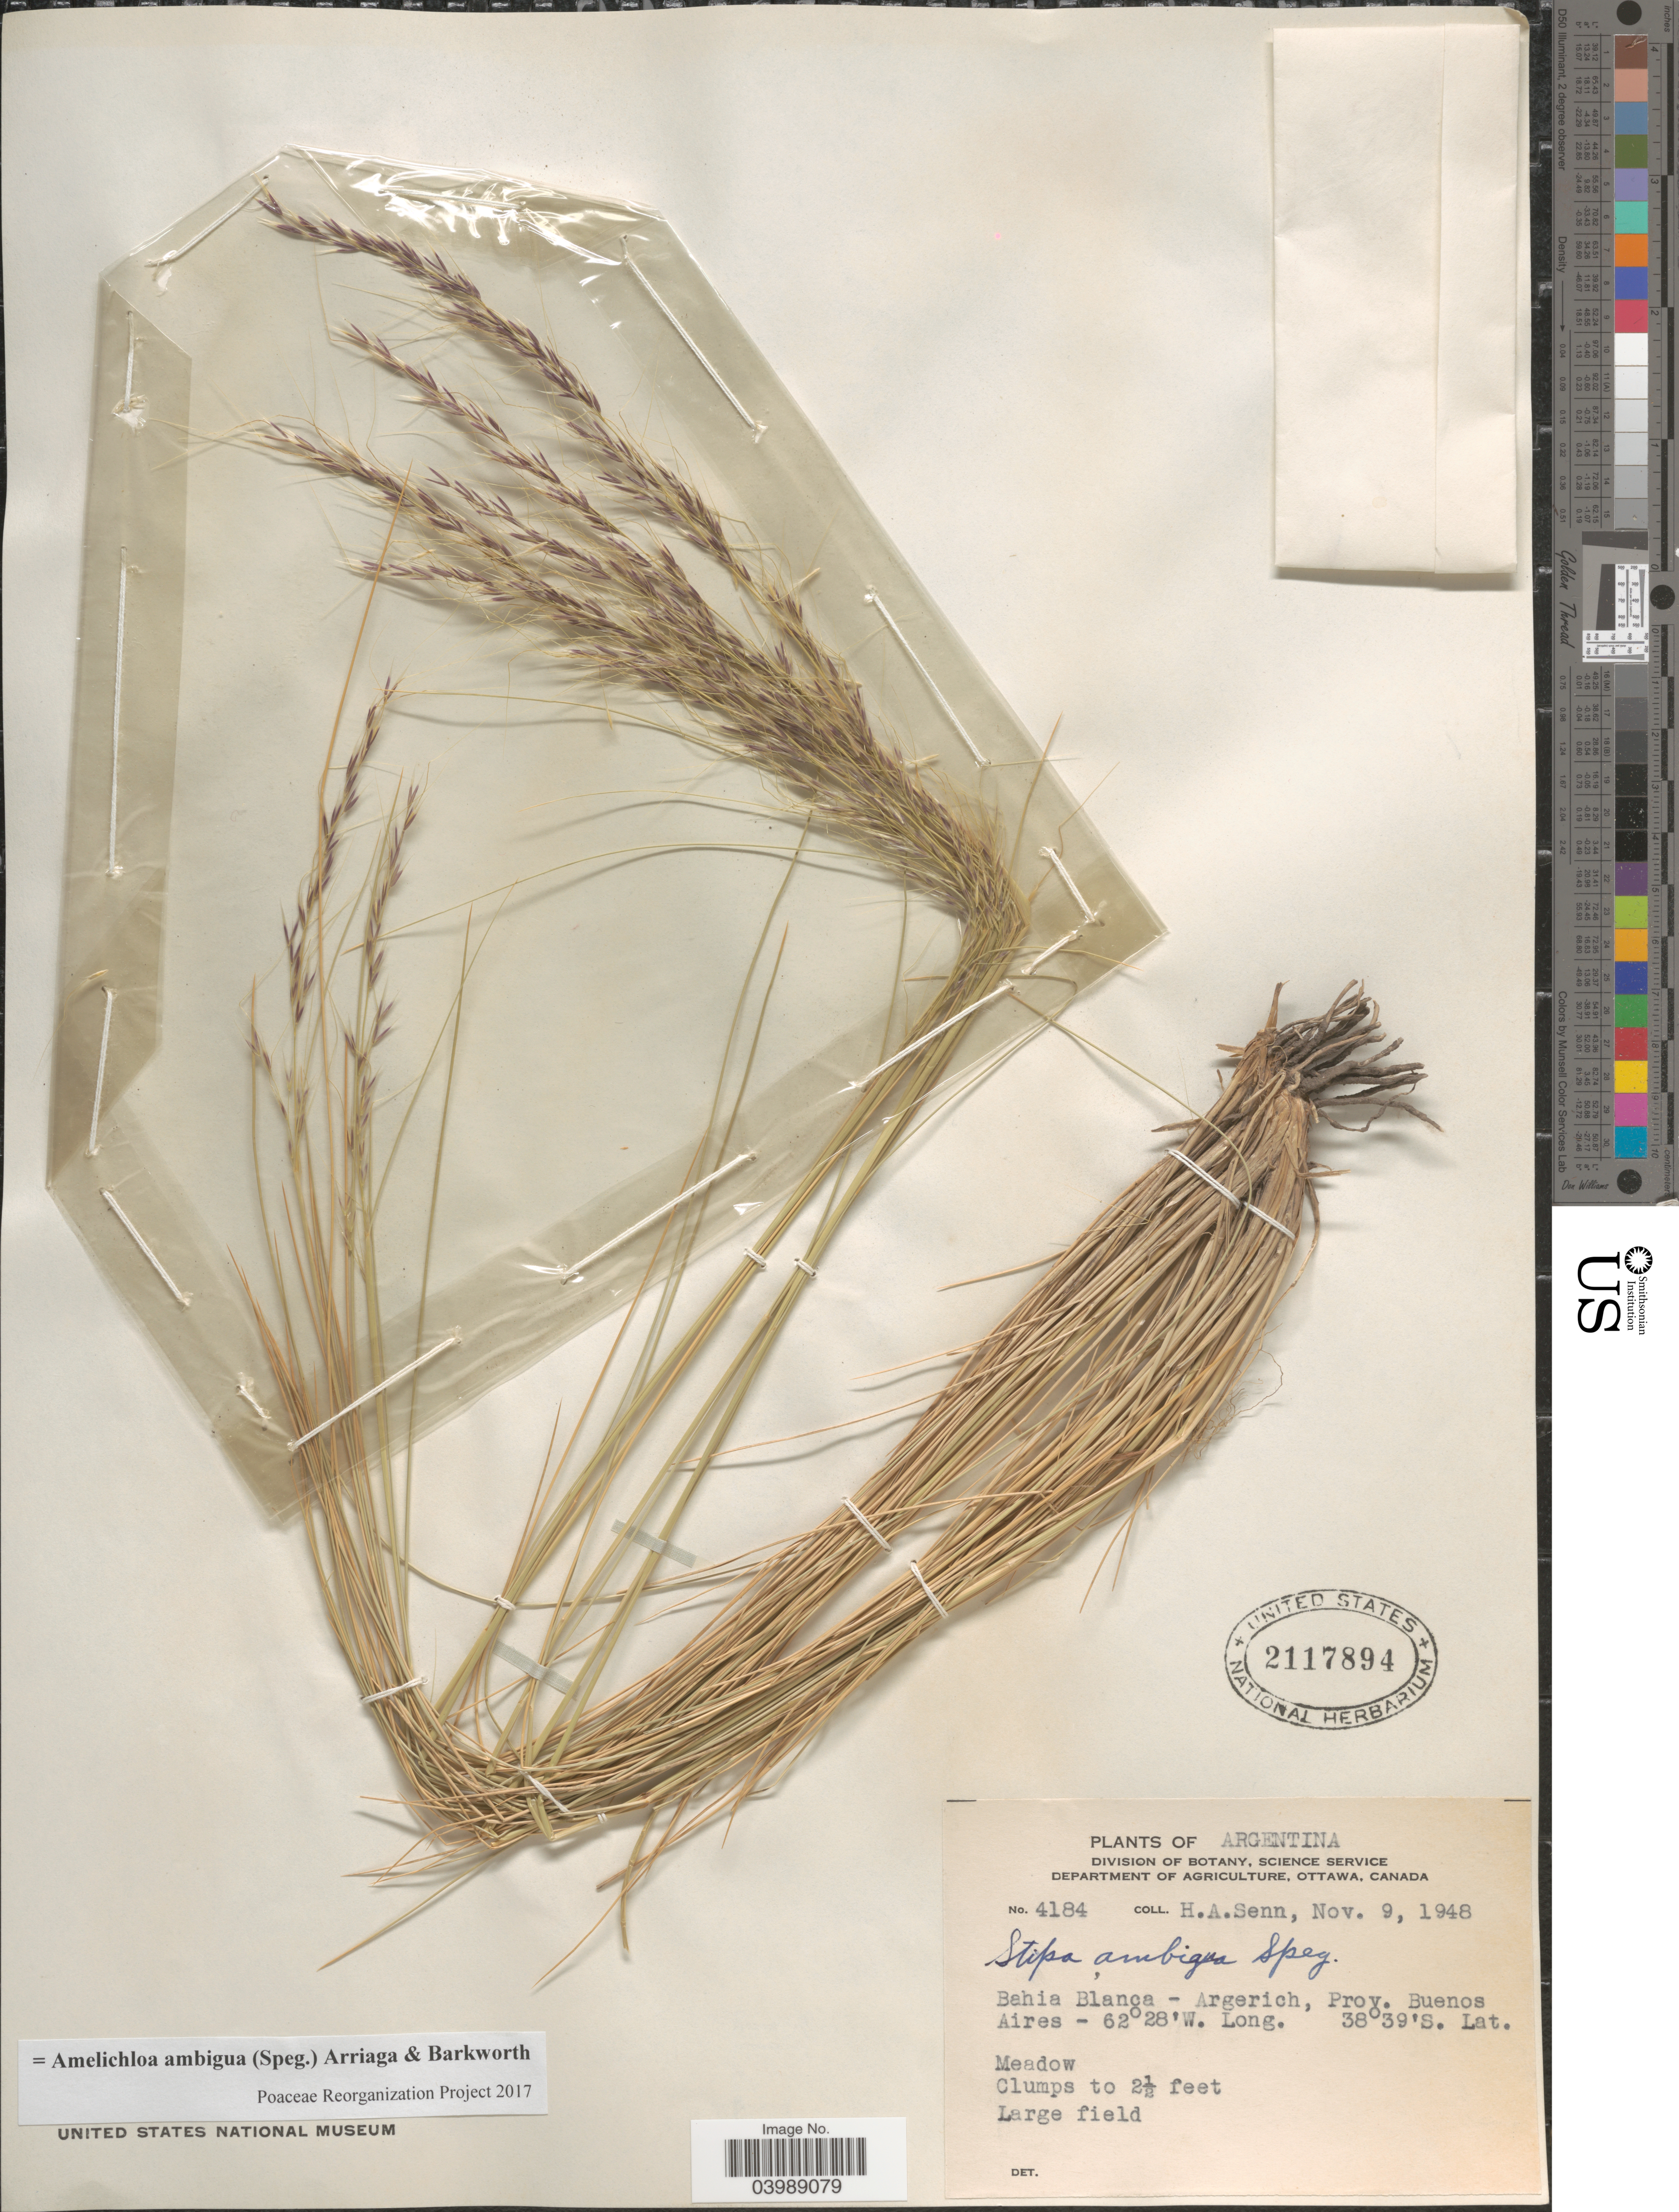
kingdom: Plantae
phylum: Tracheophyta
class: Liliopsida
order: Poales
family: Poaceae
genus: Amelichloa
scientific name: Amelichloa ambigua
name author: (Speg.) Arriaga & Barkworth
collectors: H. Senn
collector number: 4184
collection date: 1948-11-09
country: Argentina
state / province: Buenos Aires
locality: Bahia Blanca- Argerich.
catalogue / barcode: US 2117894